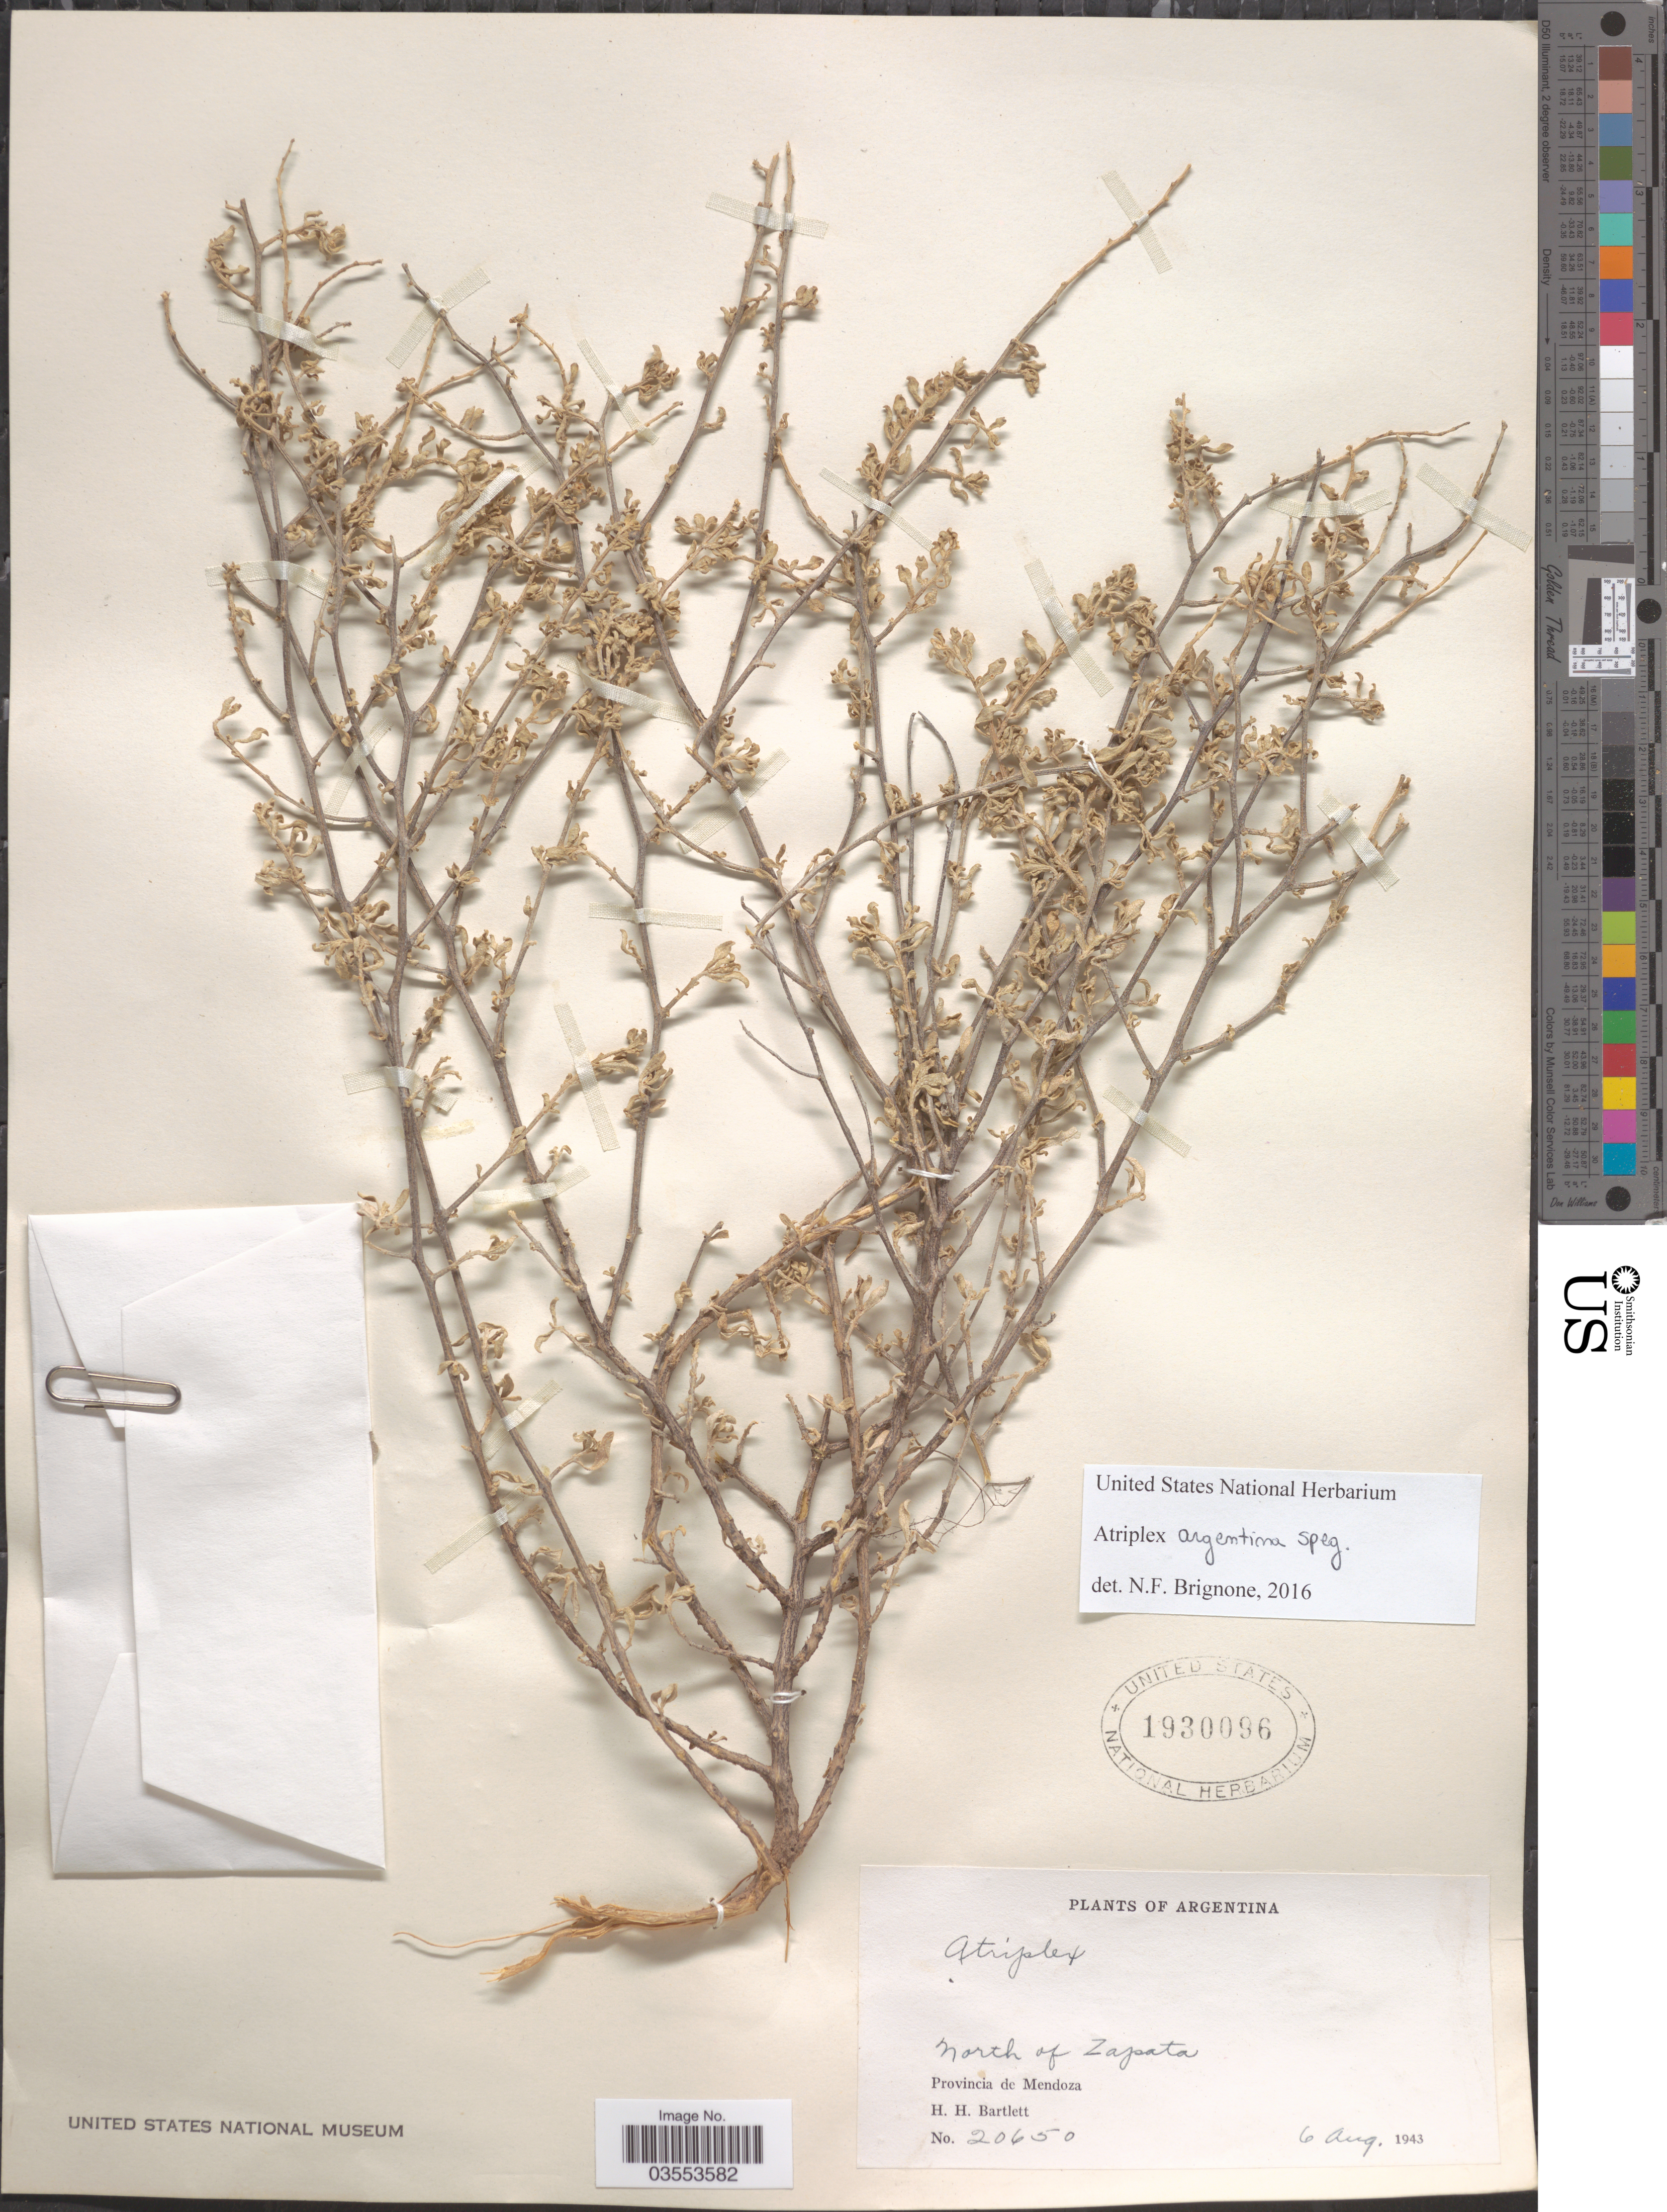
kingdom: Plantae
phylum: Tracheophyta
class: Magnoliopsida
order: Caryophyllales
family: Amaranthaceae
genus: Atriplex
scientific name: Atriplex sp.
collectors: H. H. Bartlett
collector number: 20650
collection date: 1943-08-06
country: Argentina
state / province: Mendoza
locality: North of Zapata.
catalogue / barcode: US 1930096